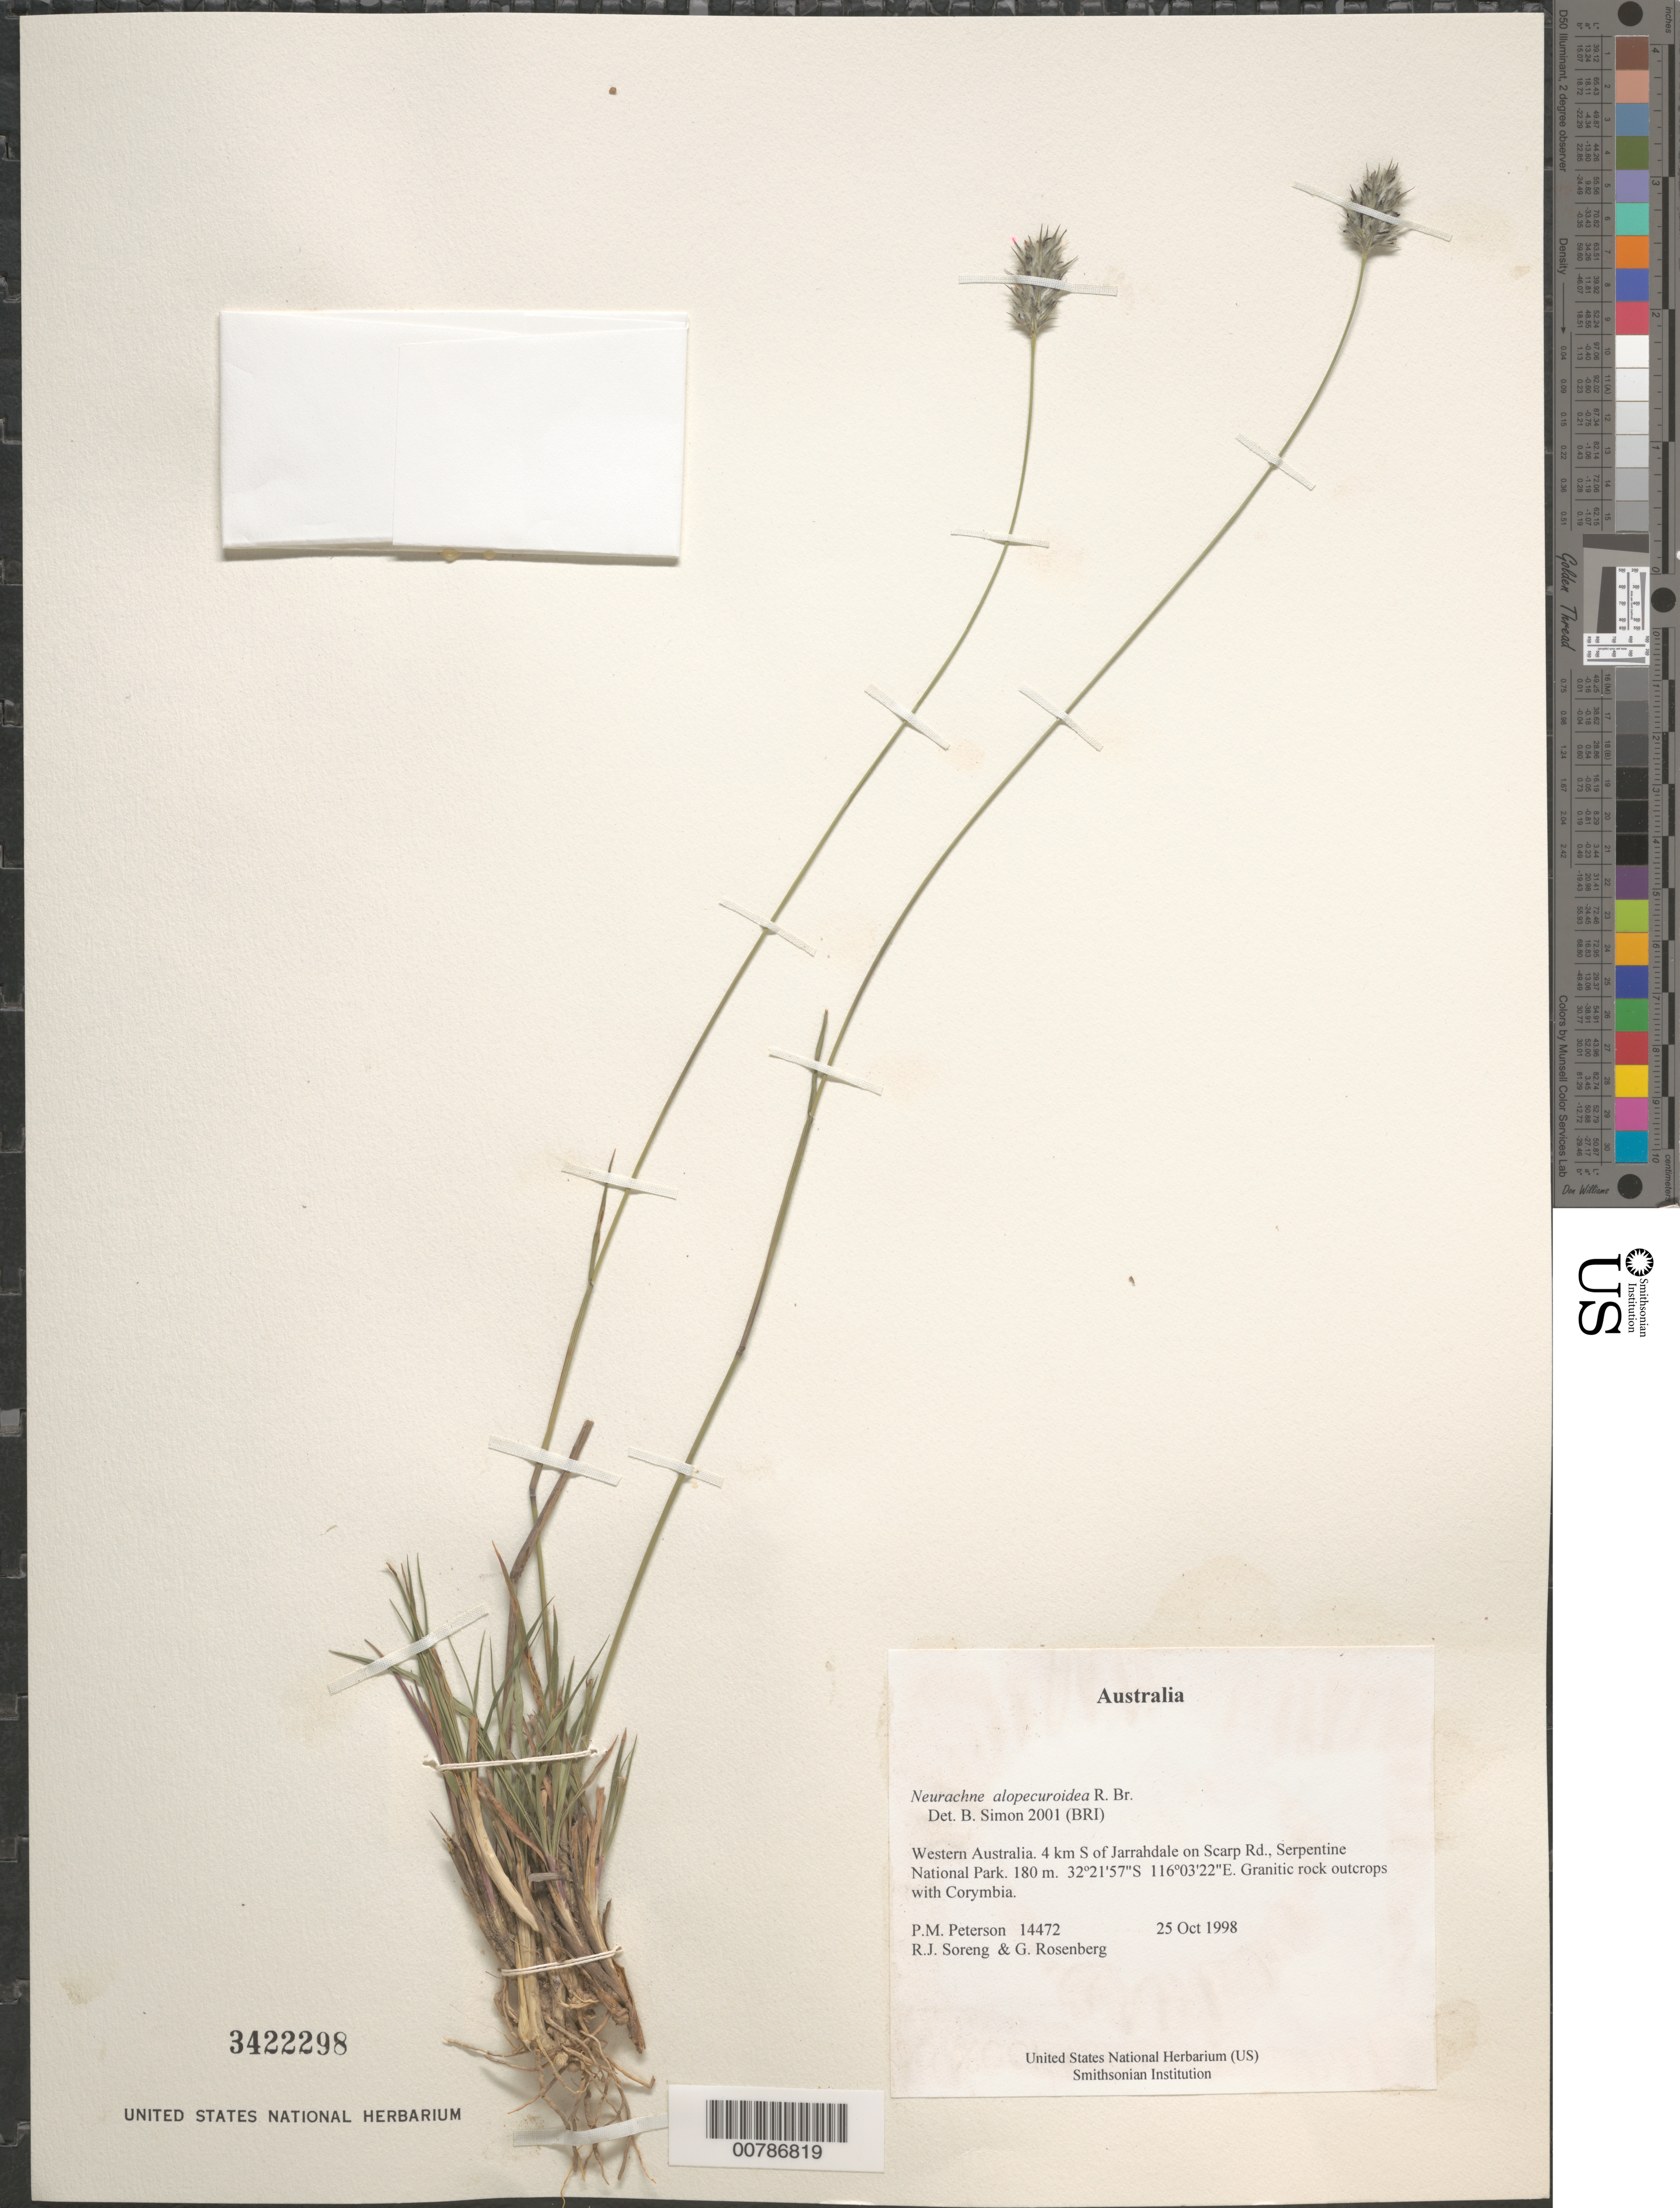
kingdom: Plantae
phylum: Tracheophyta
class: Liliopsida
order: Poales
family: Poaceae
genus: Neurachne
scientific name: Neurachne alopecuroidea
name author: R. Br.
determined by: Simon, B.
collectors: P. M. Peterson, R. J. Soreng & G. Rosenberg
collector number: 14472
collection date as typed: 25 Oct 1998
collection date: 1998-10-25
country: Australia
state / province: Western Australia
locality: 4 km S of Jarrahdale on Scarp Rd., Serpentine National Park.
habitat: Granitic rock outcrops with Corymbia.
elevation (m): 180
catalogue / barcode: US 3422298